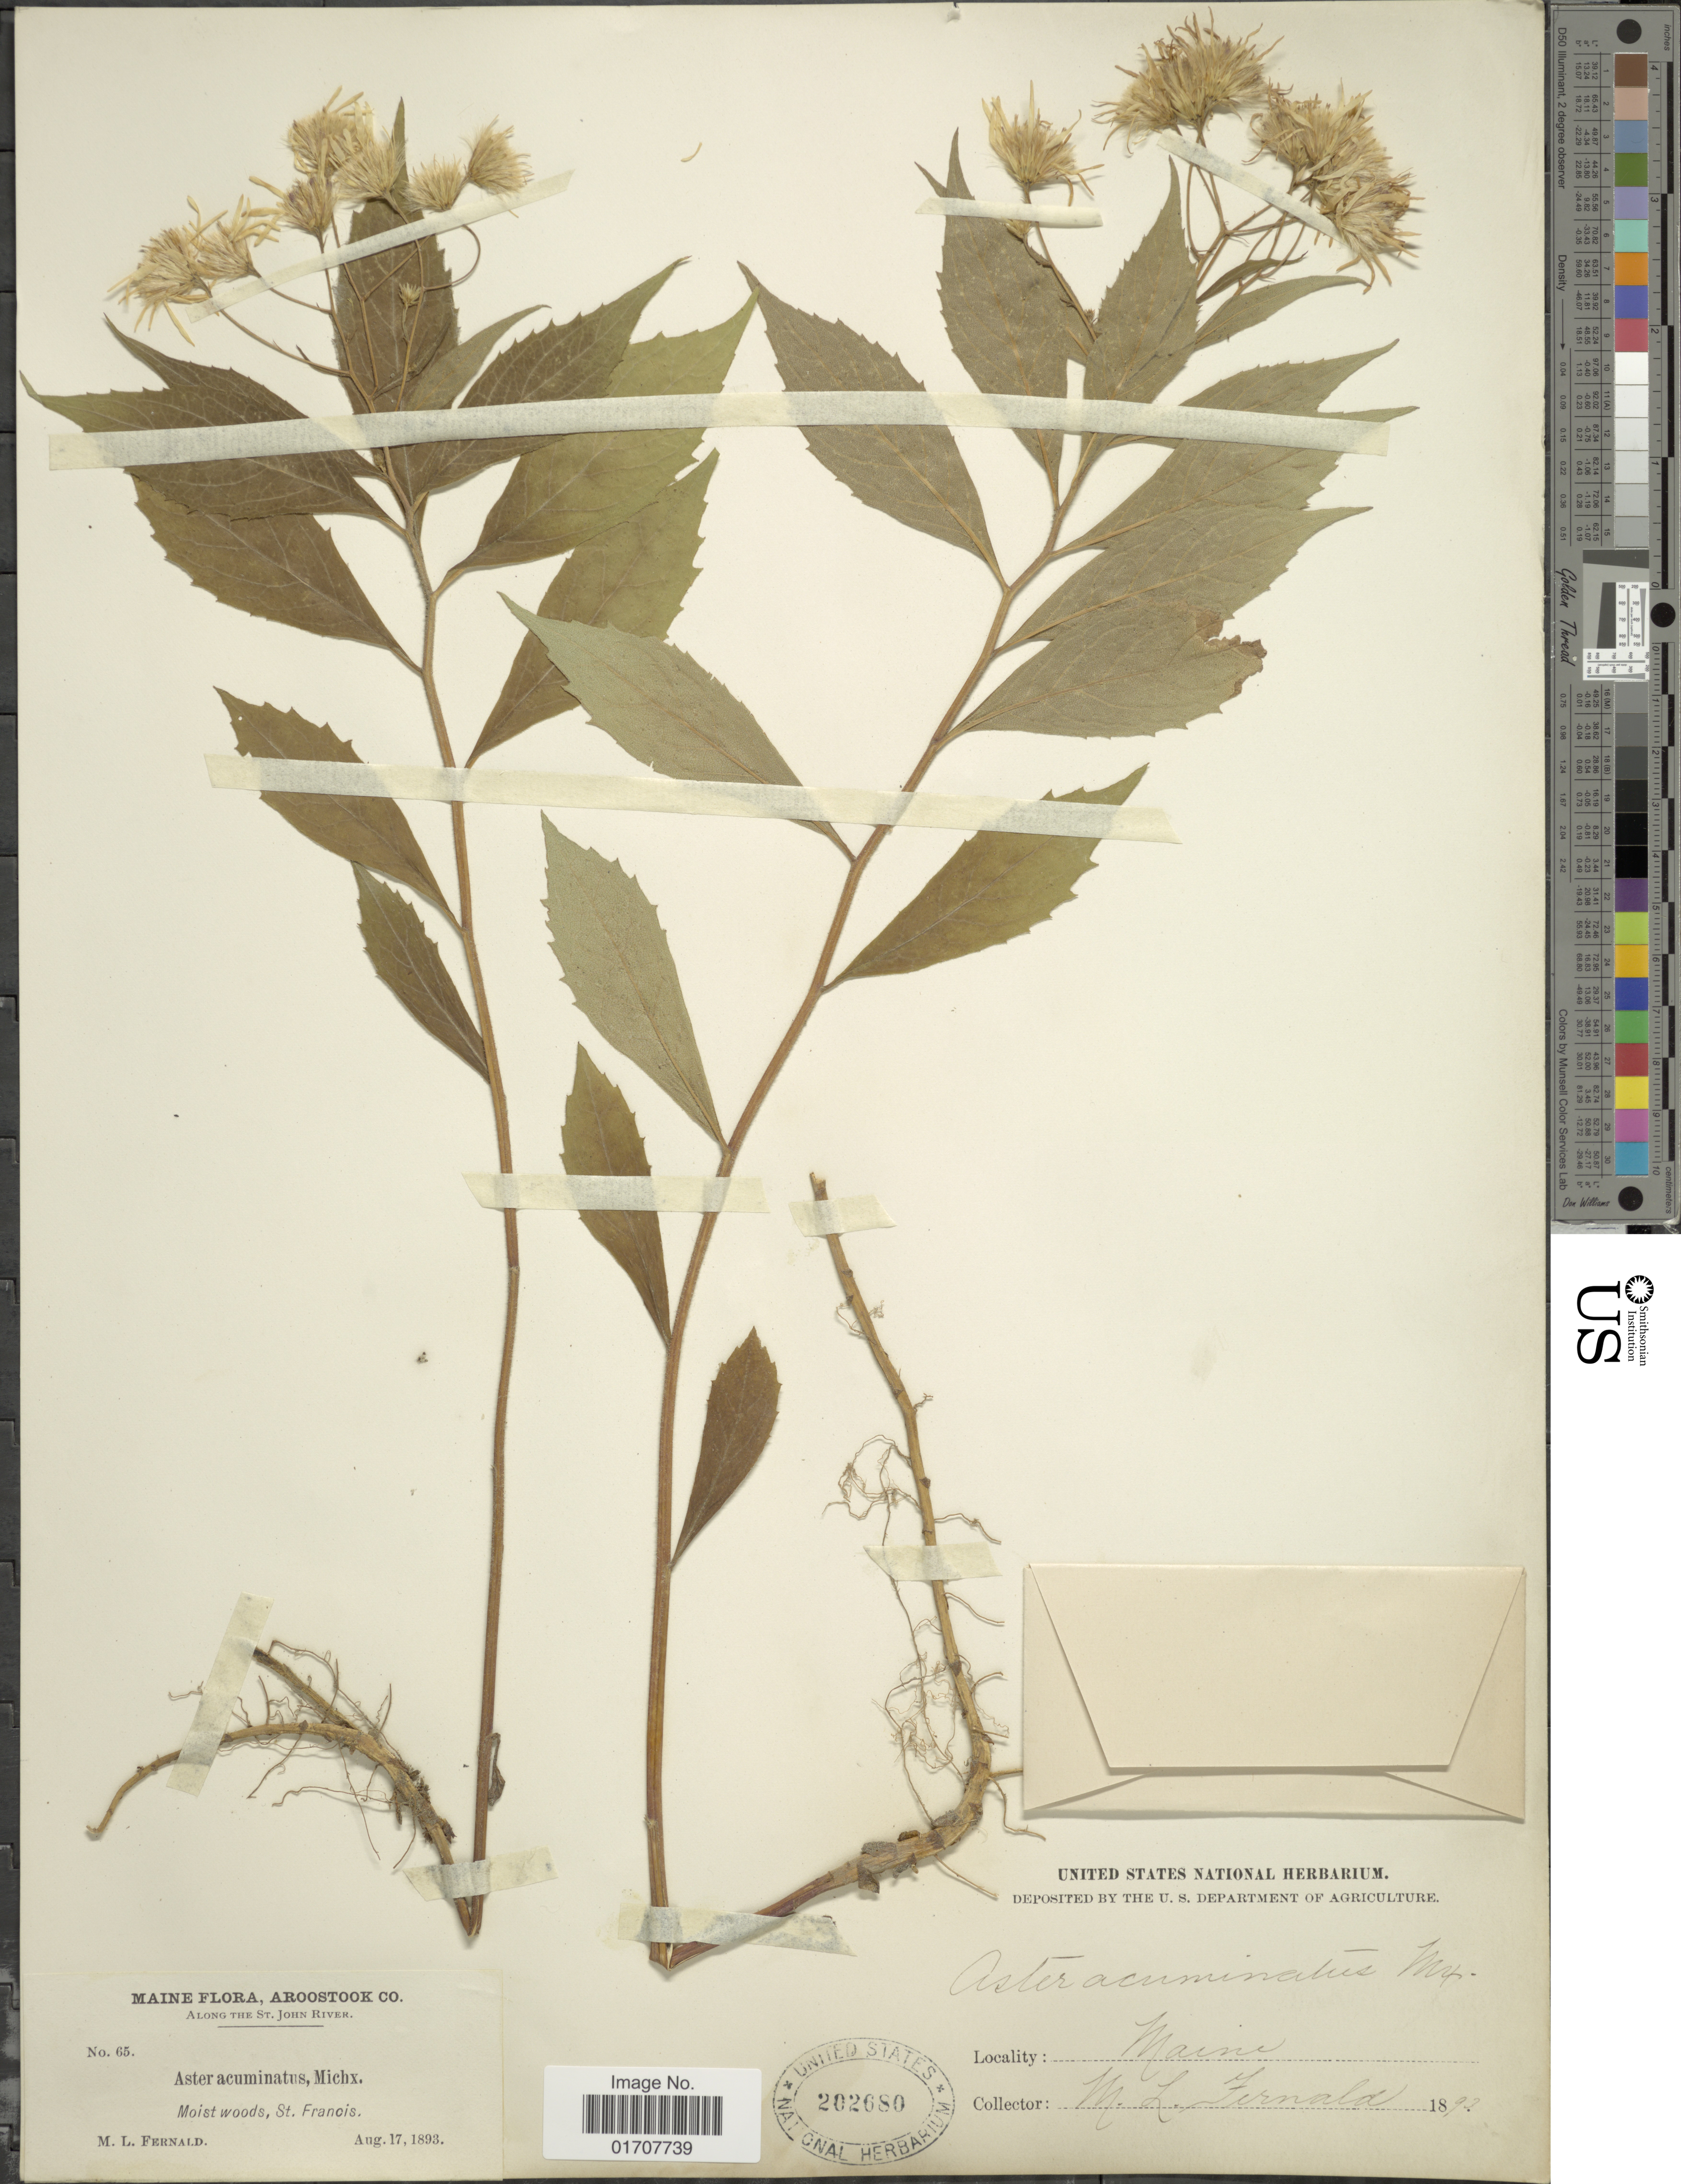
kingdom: Plantae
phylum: Tracheophyta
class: Magnoliopsida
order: Asterales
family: Asteraceae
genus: Oclemena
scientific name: Oclemena acuminata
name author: (Michx.) Greene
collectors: M. L. Fernald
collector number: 65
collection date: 1893-08-17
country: United States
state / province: Maine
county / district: Aroostook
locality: Along the St. John River, St. Francis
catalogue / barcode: US 202680